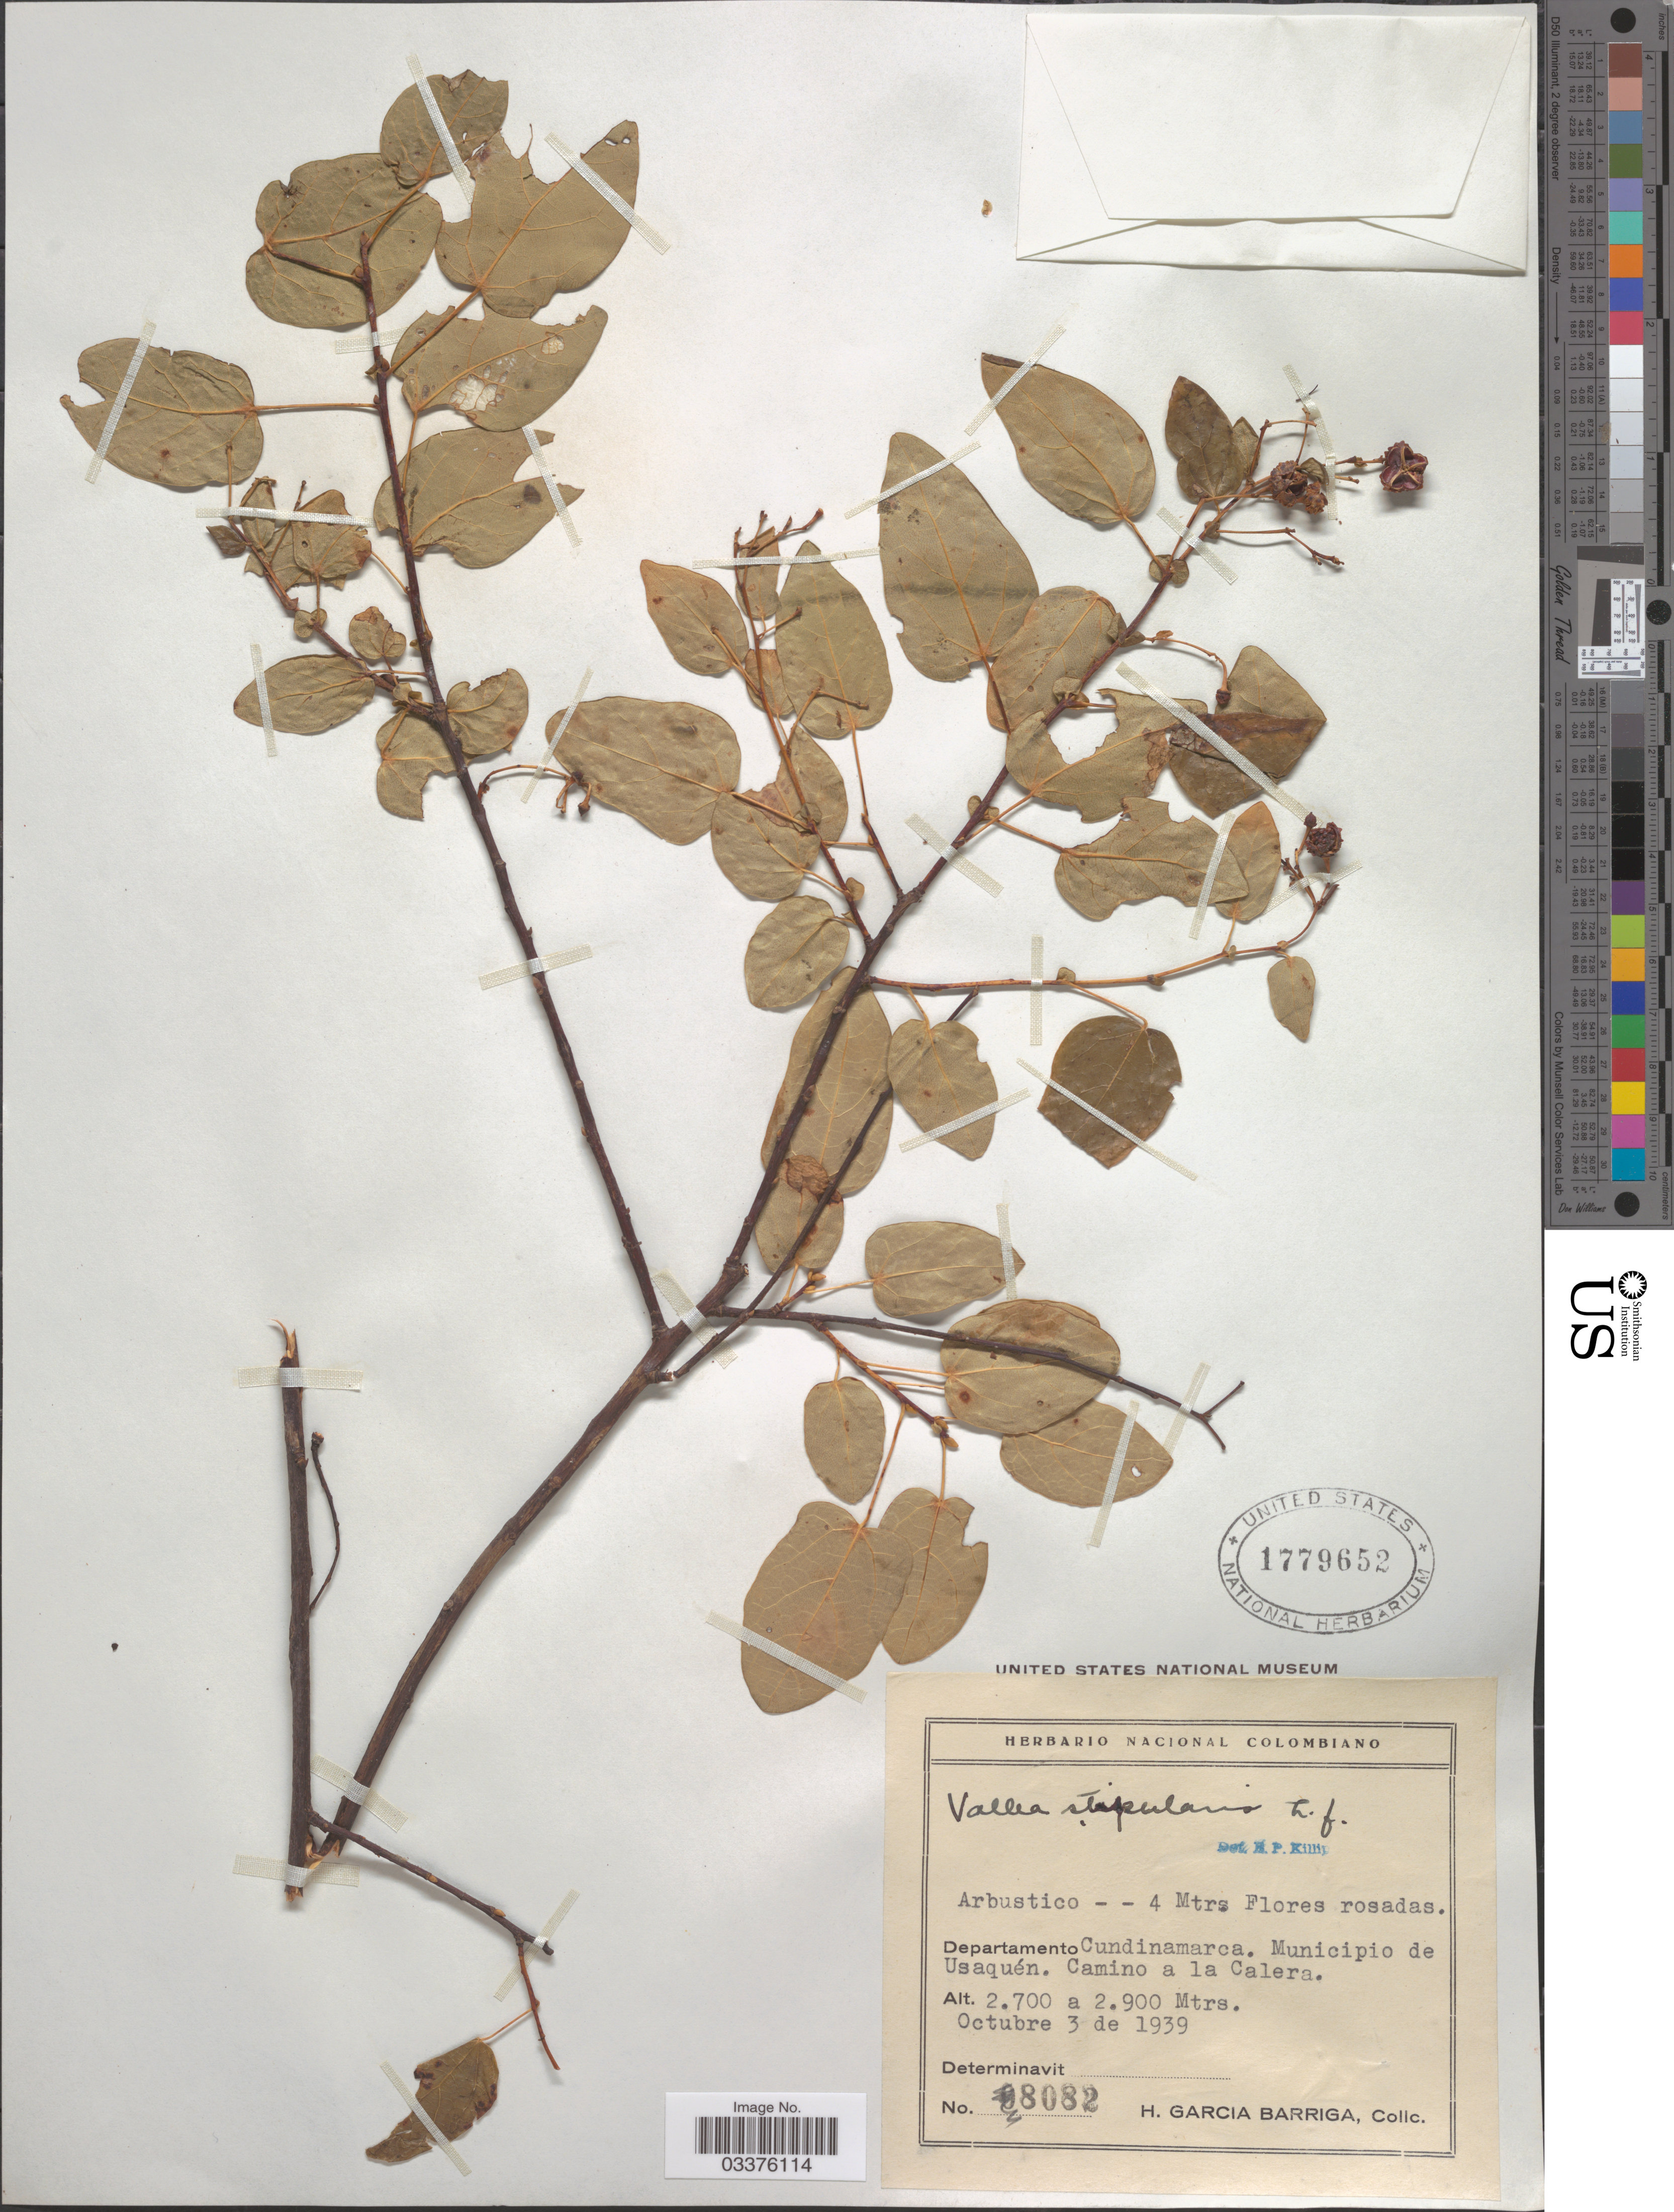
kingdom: Plantae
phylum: Tracheophyta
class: Magnoliopsida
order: Oxalidales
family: Elaeocarpaceae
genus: Vallea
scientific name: Vallea stipularis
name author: L. f.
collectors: H. García Barriga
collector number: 8082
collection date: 1939-10-03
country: Colombia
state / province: Cundinamarca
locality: Departamento Cundinamarca. Municipio de Usaquén. Camino a la Calera.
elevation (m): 2700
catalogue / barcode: US 1779652